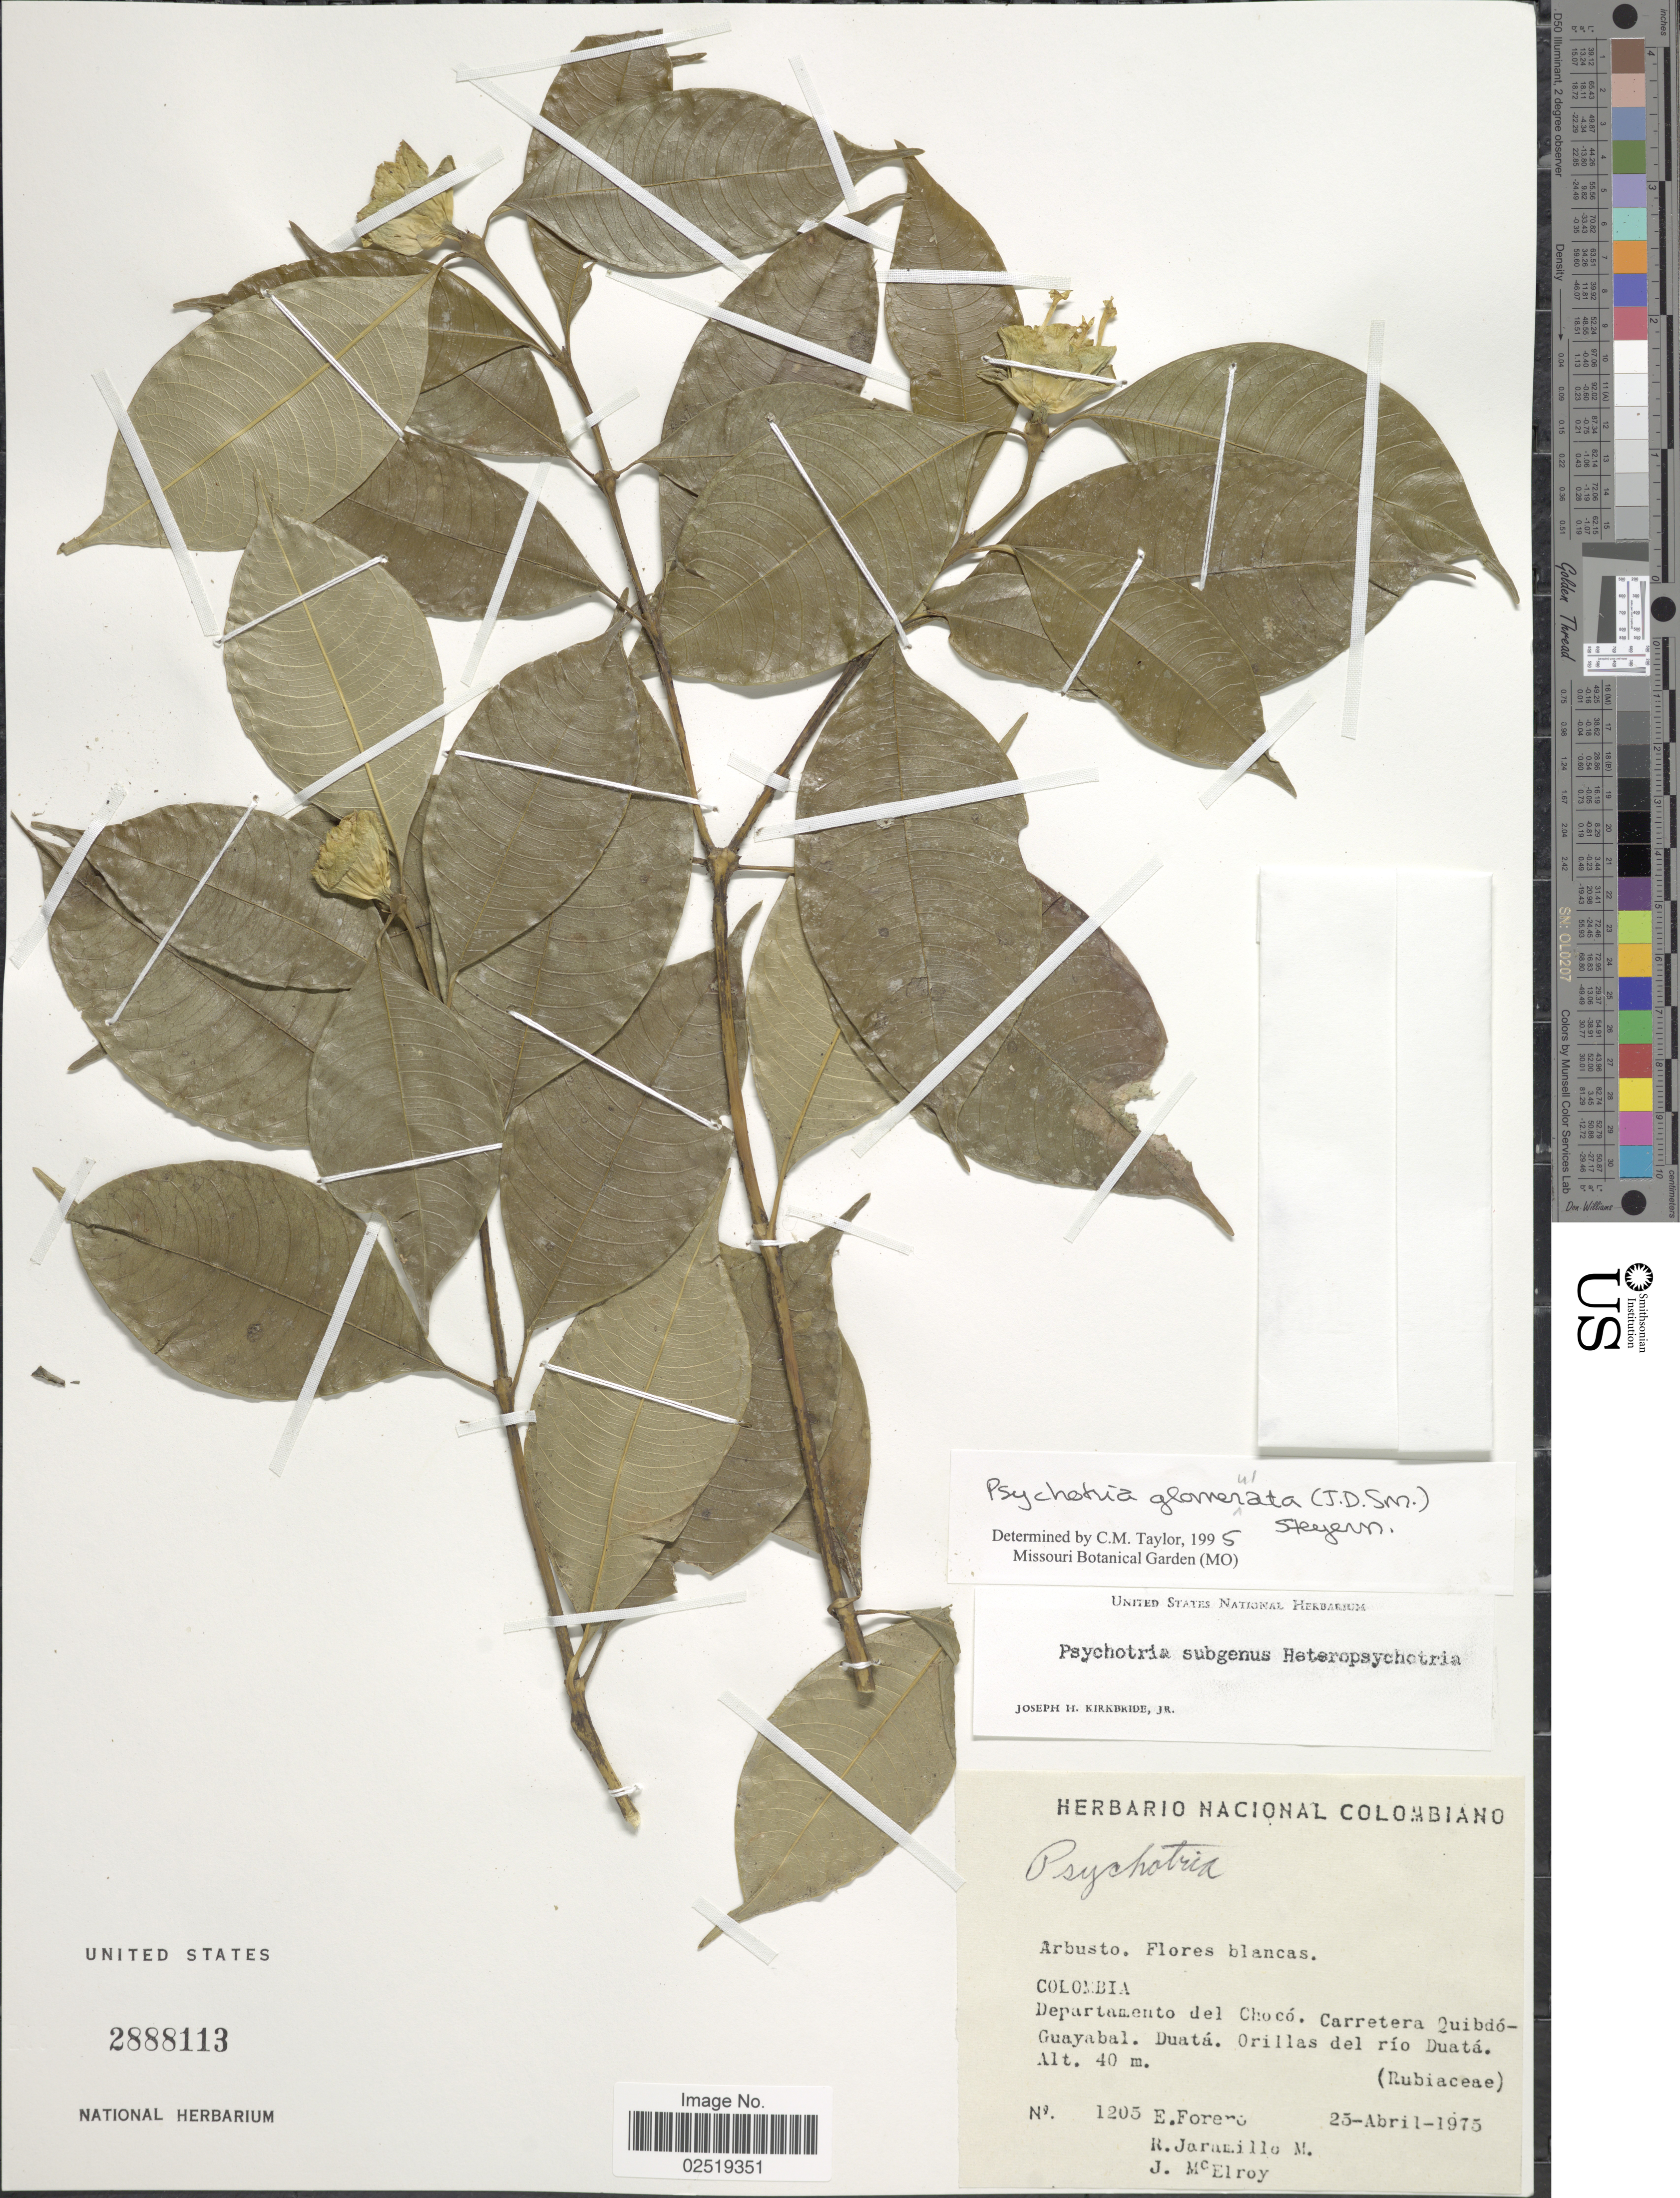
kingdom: Plantae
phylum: Tracheophyta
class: Magnoliopsida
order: Gentianales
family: Rubiaceae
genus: Psychotria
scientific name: Psychotria glomerulata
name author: (Donn. Sm.) Steyerm.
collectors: E. Forero, R. Jaramillo M. & J. B. McElroy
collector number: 1205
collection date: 1975-04-25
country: Colombia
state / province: Chocó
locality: Departamento del Choco. Carretera Quibdo-Guayabal. Duata. orillas del rio Duata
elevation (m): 40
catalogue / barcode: US 2888113